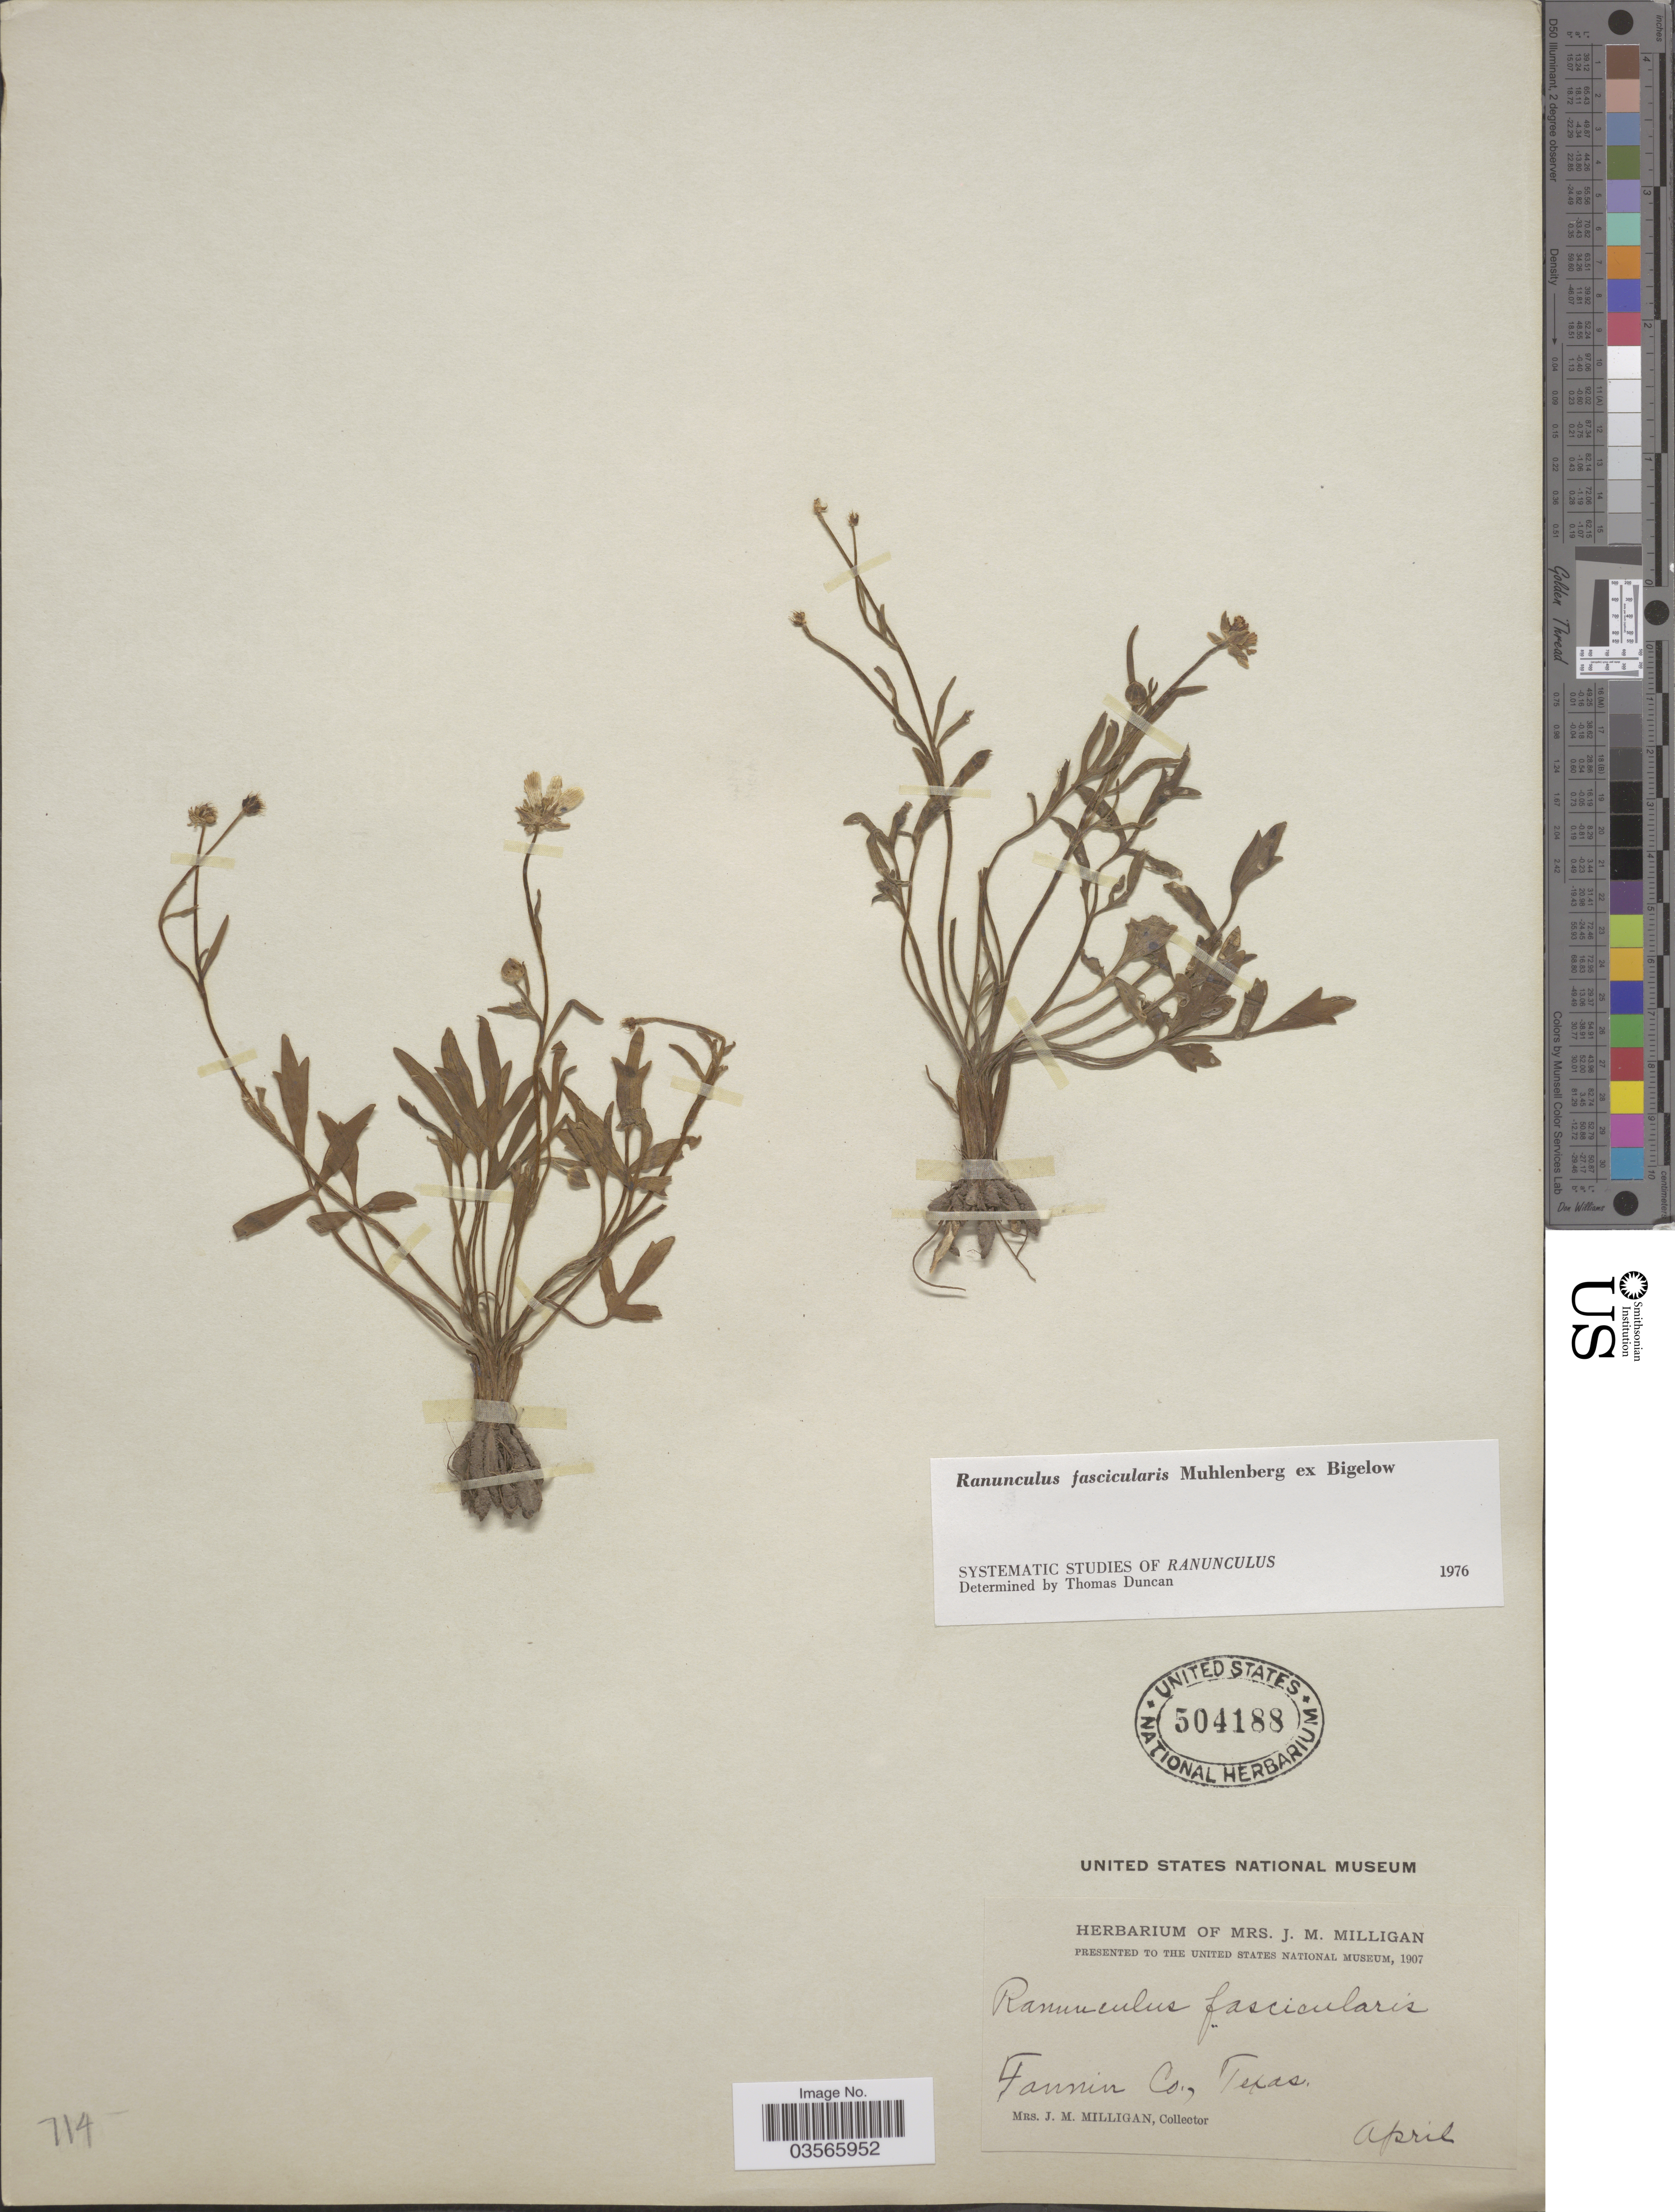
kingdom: Plantae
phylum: Tracheophyta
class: Magnoliopsida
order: Ranunculales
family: Ranunculaceae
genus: Ranunculus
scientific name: Ranunculus fascicularis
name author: Muhl. ex Bigelow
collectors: J. Milligan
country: United States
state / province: Texas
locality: Fannin Co.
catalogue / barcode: US 504188